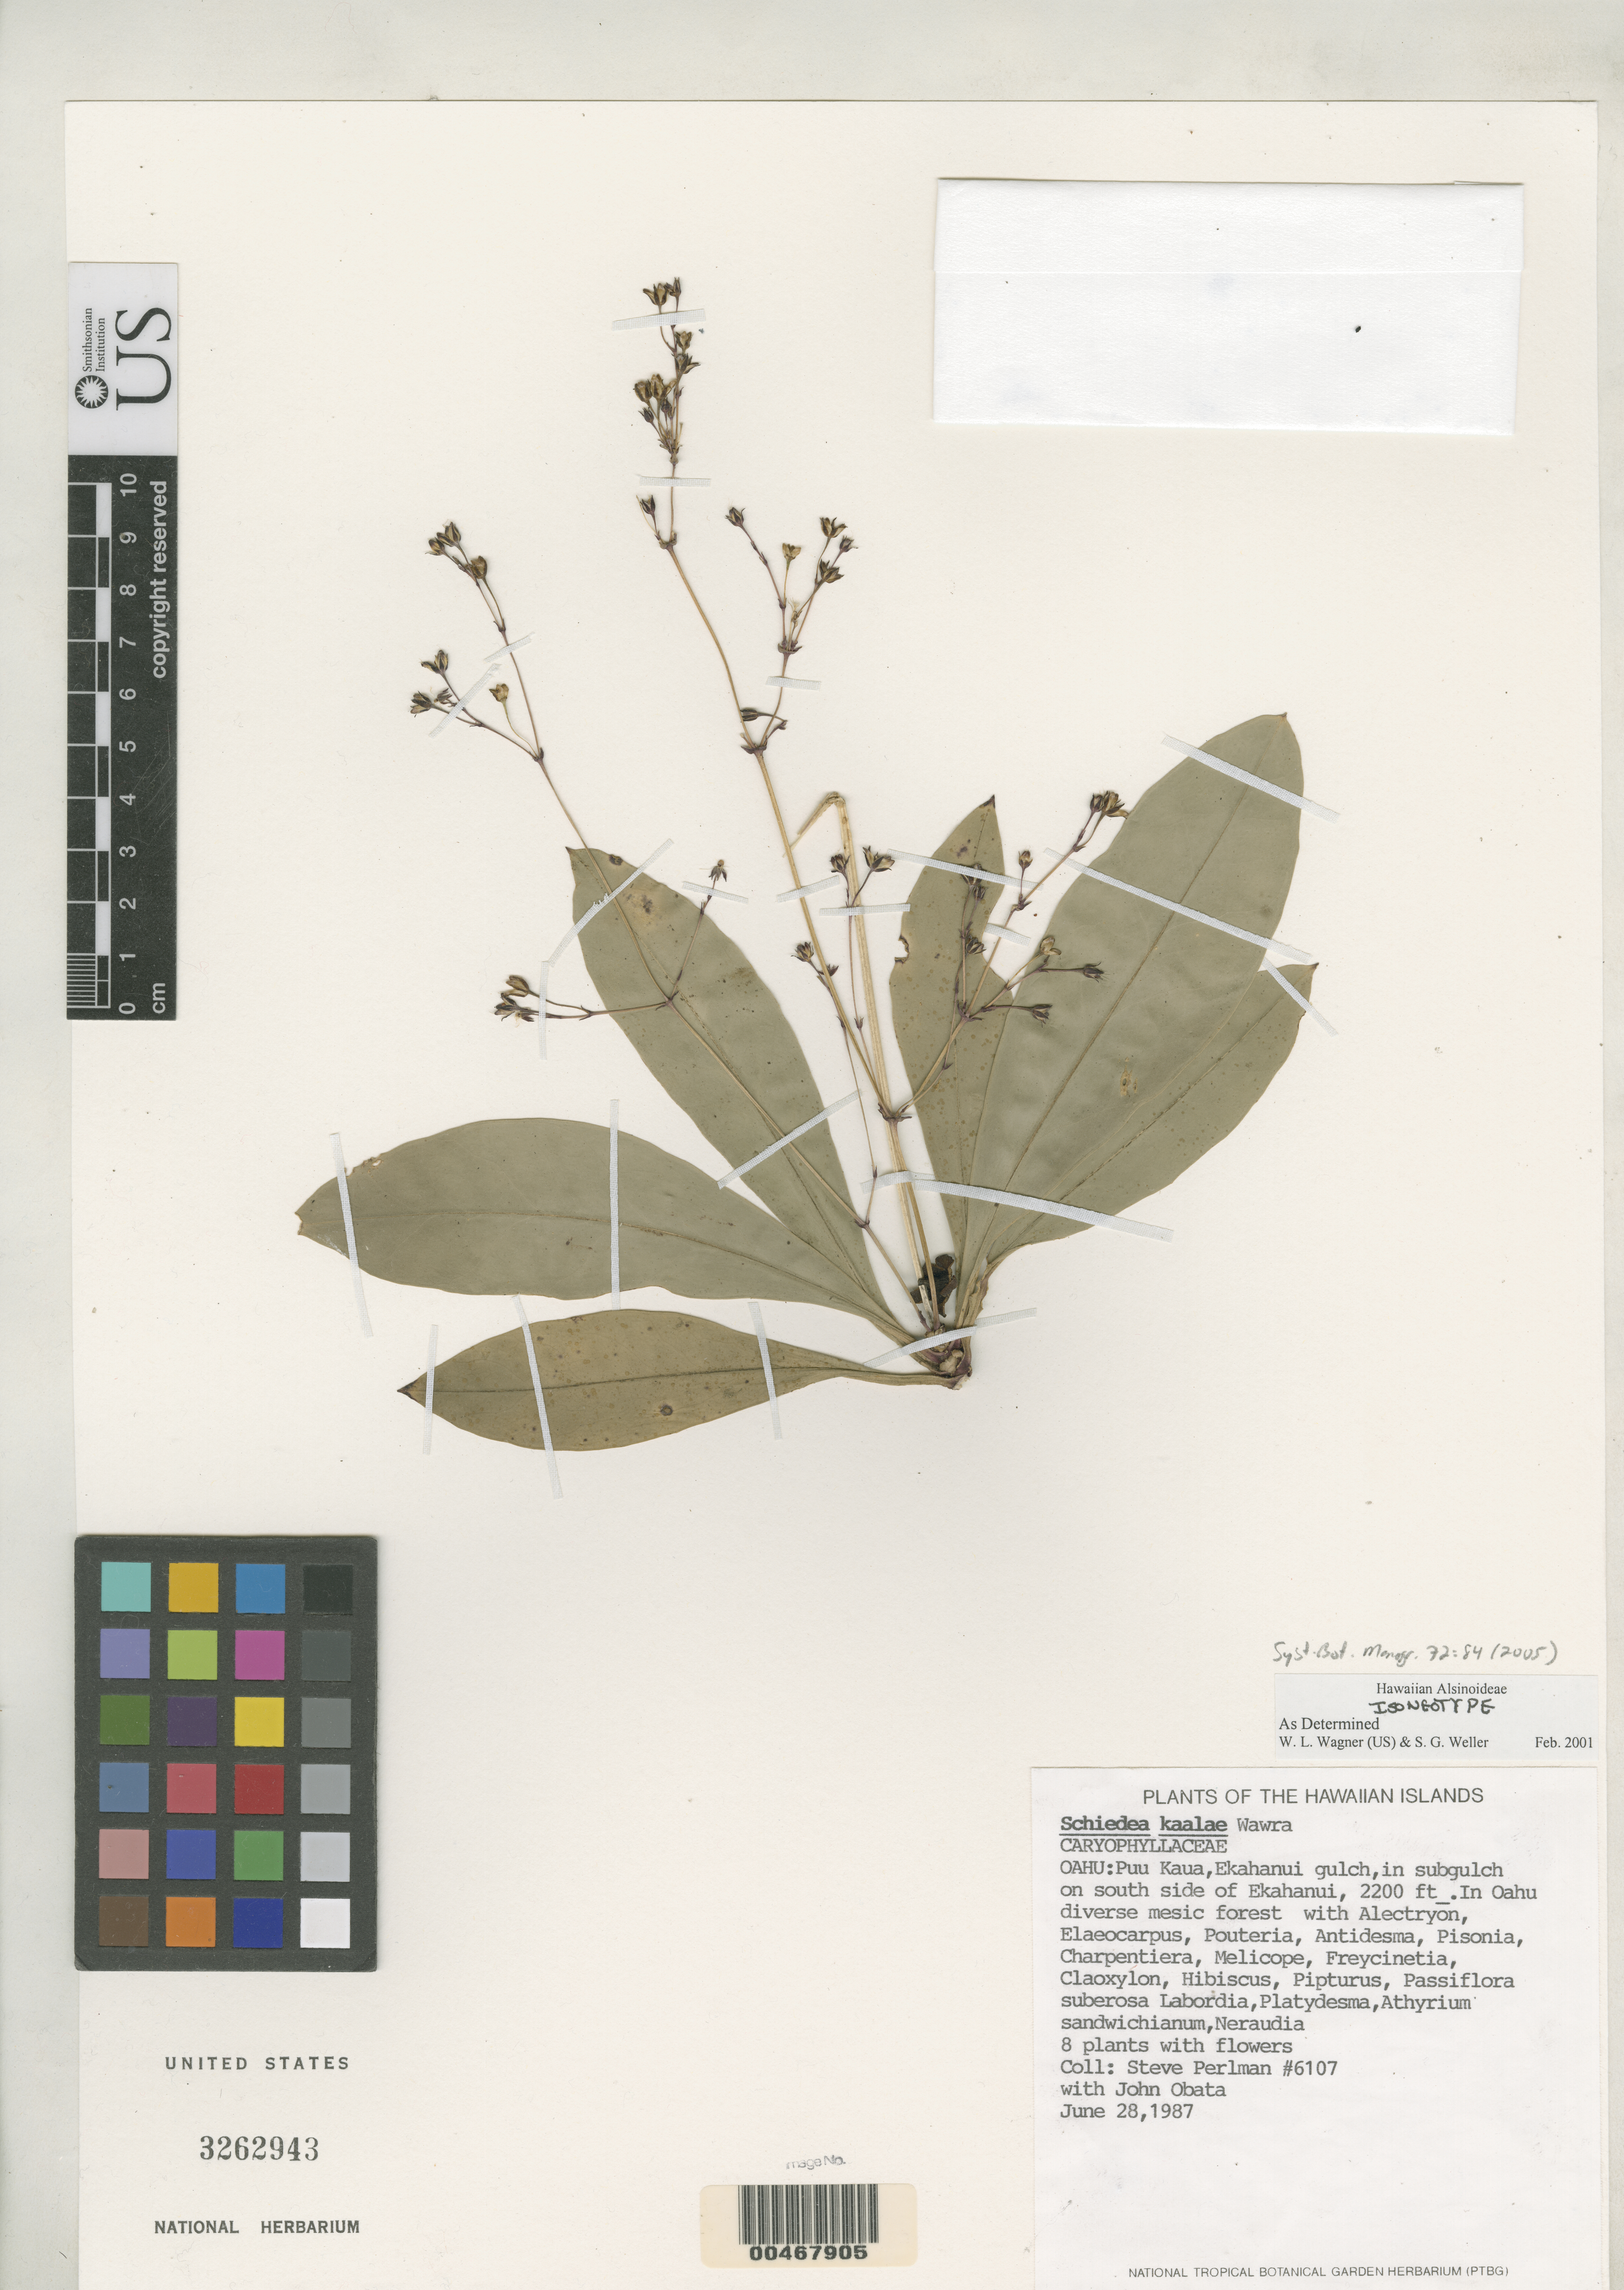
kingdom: Plantae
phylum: Tracheophyta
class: Magnoliopsida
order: Caryophyllales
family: Caryophyllaceae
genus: Schiedea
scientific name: Schiedea kaalae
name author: Wawra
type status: Isoneotype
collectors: S. P. Perlman & J. Obata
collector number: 6107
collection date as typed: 28 Jun 1987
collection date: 1987-06-28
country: United States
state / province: Hawaii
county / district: Honolulu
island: Oahu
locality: Oahu: Puu Kaua, Ekahaui gulch, in subgulch of south side of Ekahanui.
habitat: In Oahu diverse mesic forest.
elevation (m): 671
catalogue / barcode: US 3262943